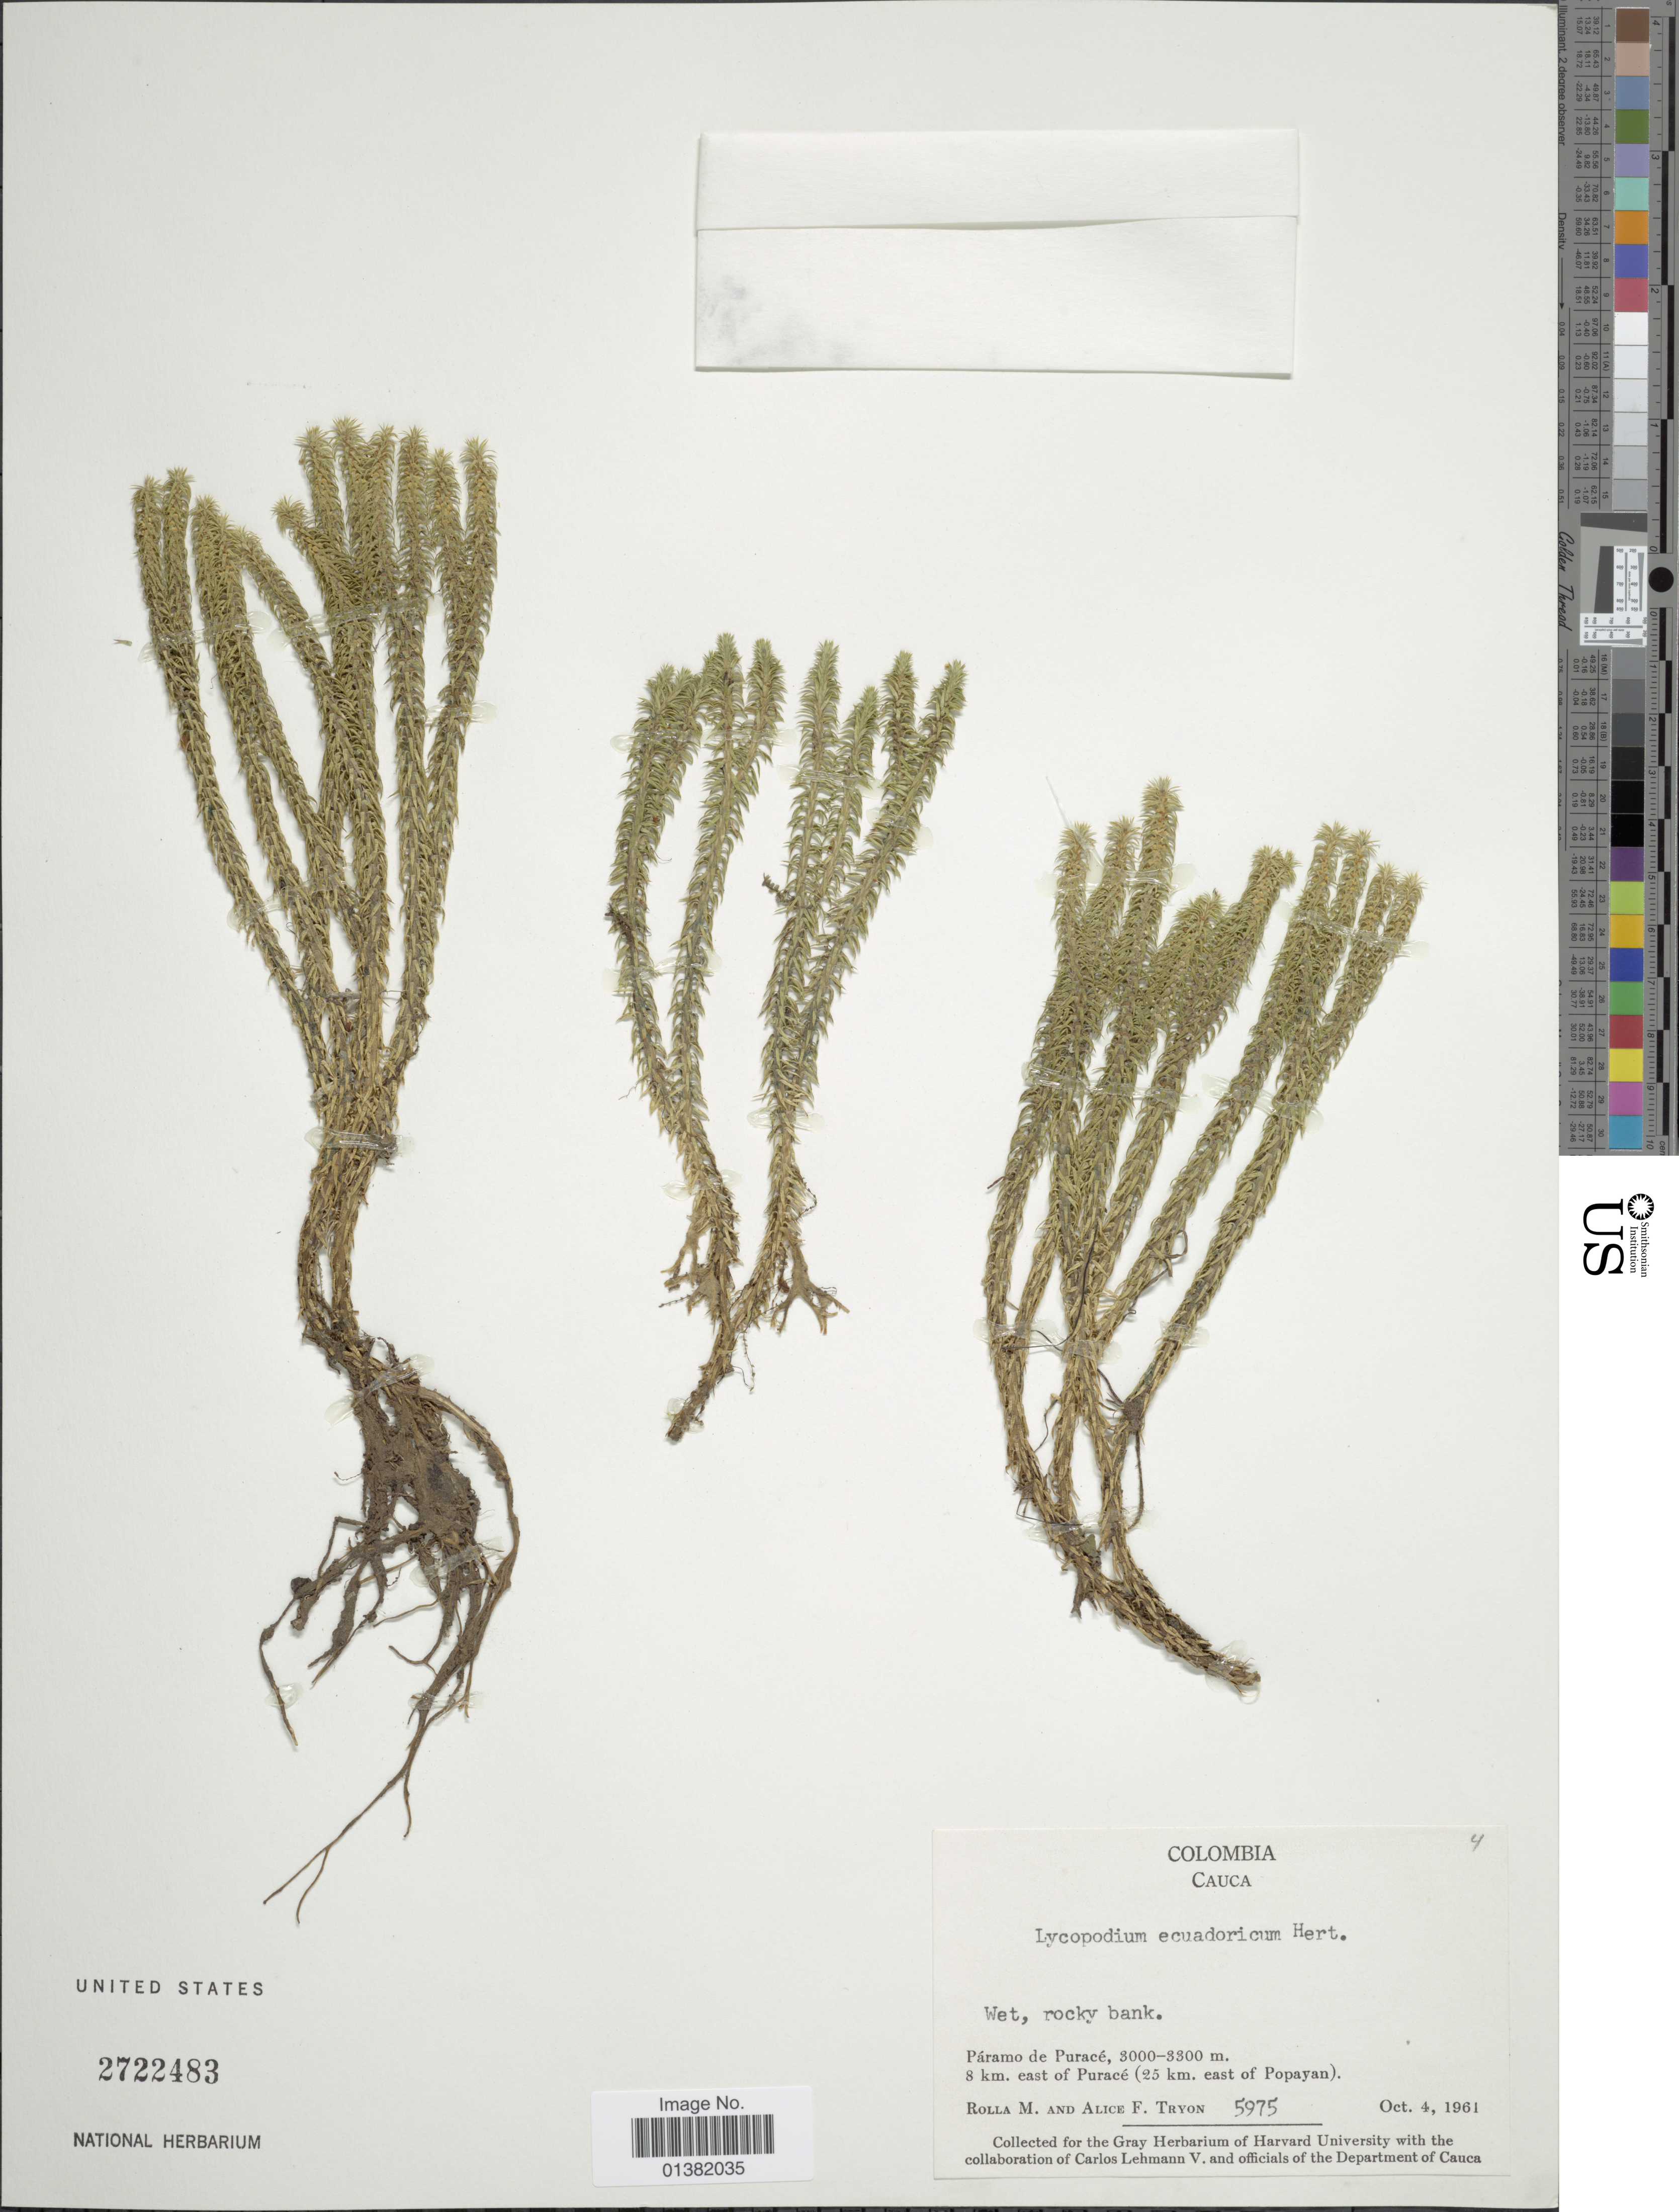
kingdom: Plantae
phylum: Tracheophyta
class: Lycopodiopsida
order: Lycopodiales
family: Lycopodiaceae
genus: Phlegmariurus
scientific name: Phlegmariurus eversus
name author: (Poir.) B. Øllg.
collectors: R. M. Tryon & A. F. Tryon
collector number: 5975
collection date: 1961-10-04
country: Colombia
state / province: Cauca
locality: Páramo de Puracé, 8 km. east of Puracé (25 km. east of Popayan)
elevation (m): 3000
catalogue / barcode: US 2722483